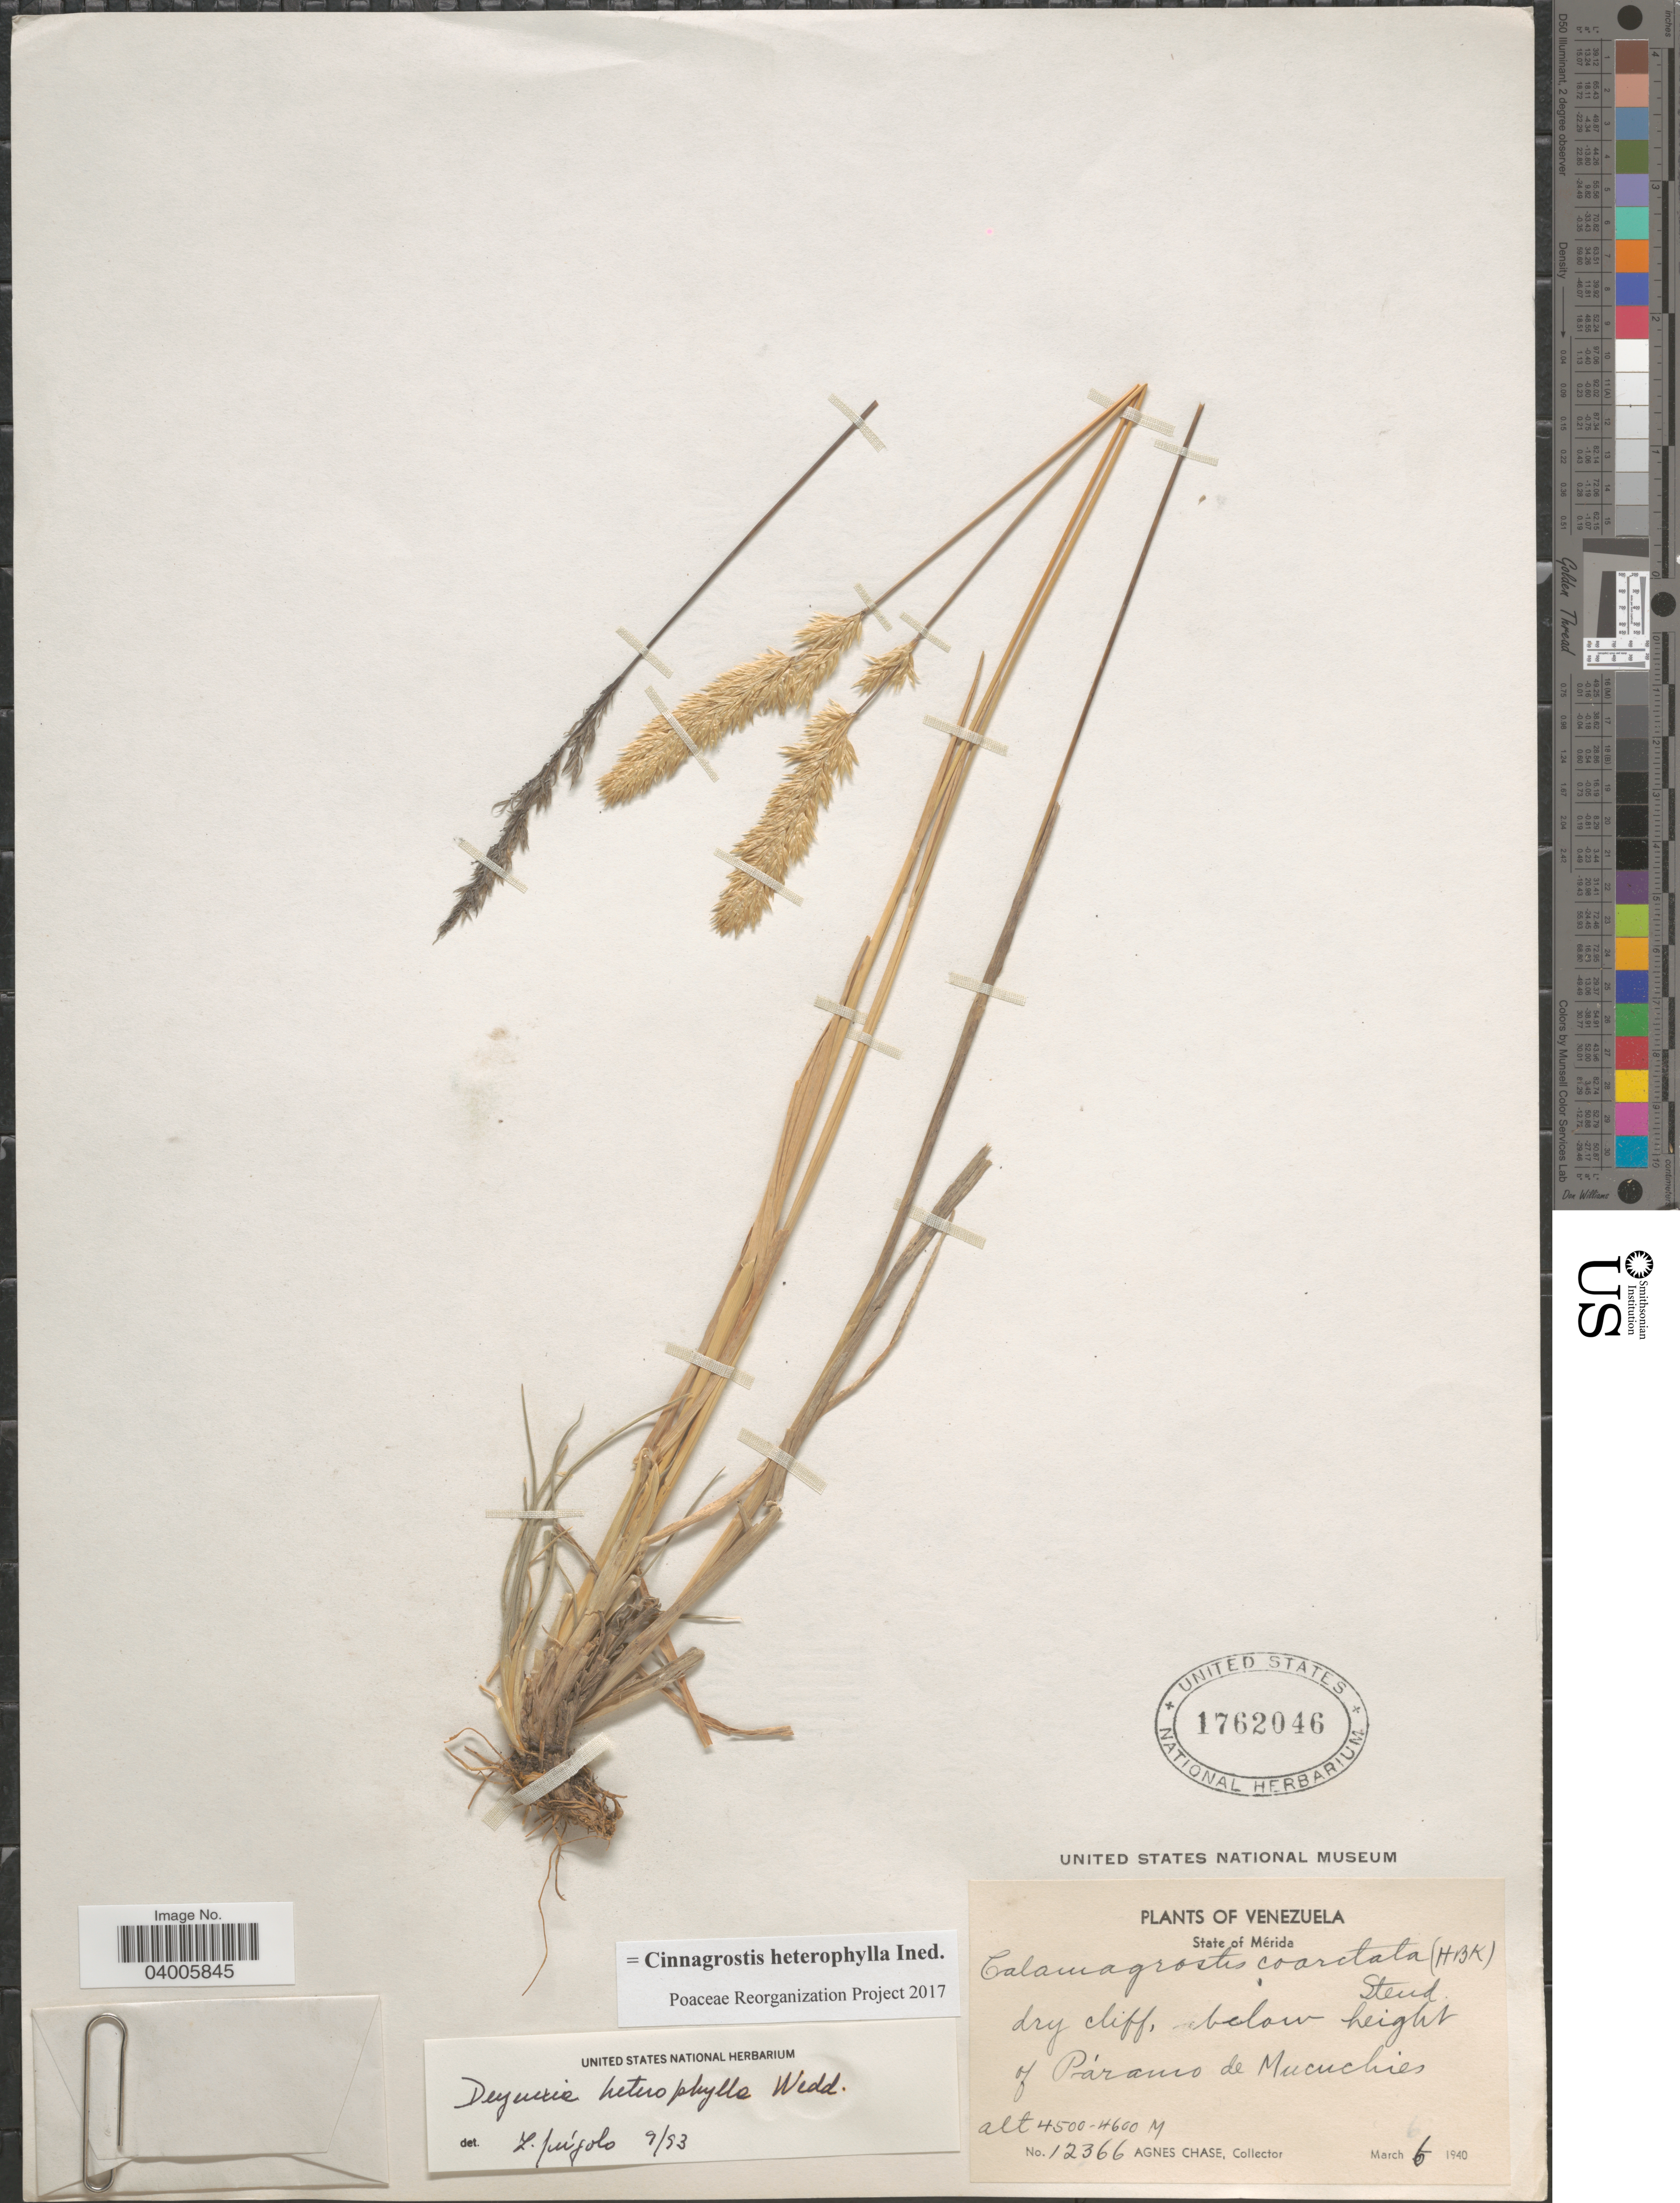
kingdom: Plantae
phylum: Tracheophyta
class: Liliopsida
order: Poales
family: Poaceae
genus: Cinnagrostis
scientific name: Cinnagrostis heterophylla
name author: (Wedd.) P.M. Peterson et al.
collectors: A. Chase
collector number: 12366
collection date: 1940-03-06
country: Venezuela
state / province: Merida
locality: Below height of Páramo de Mucuchies.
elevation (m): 4500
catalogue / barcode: US 1762046